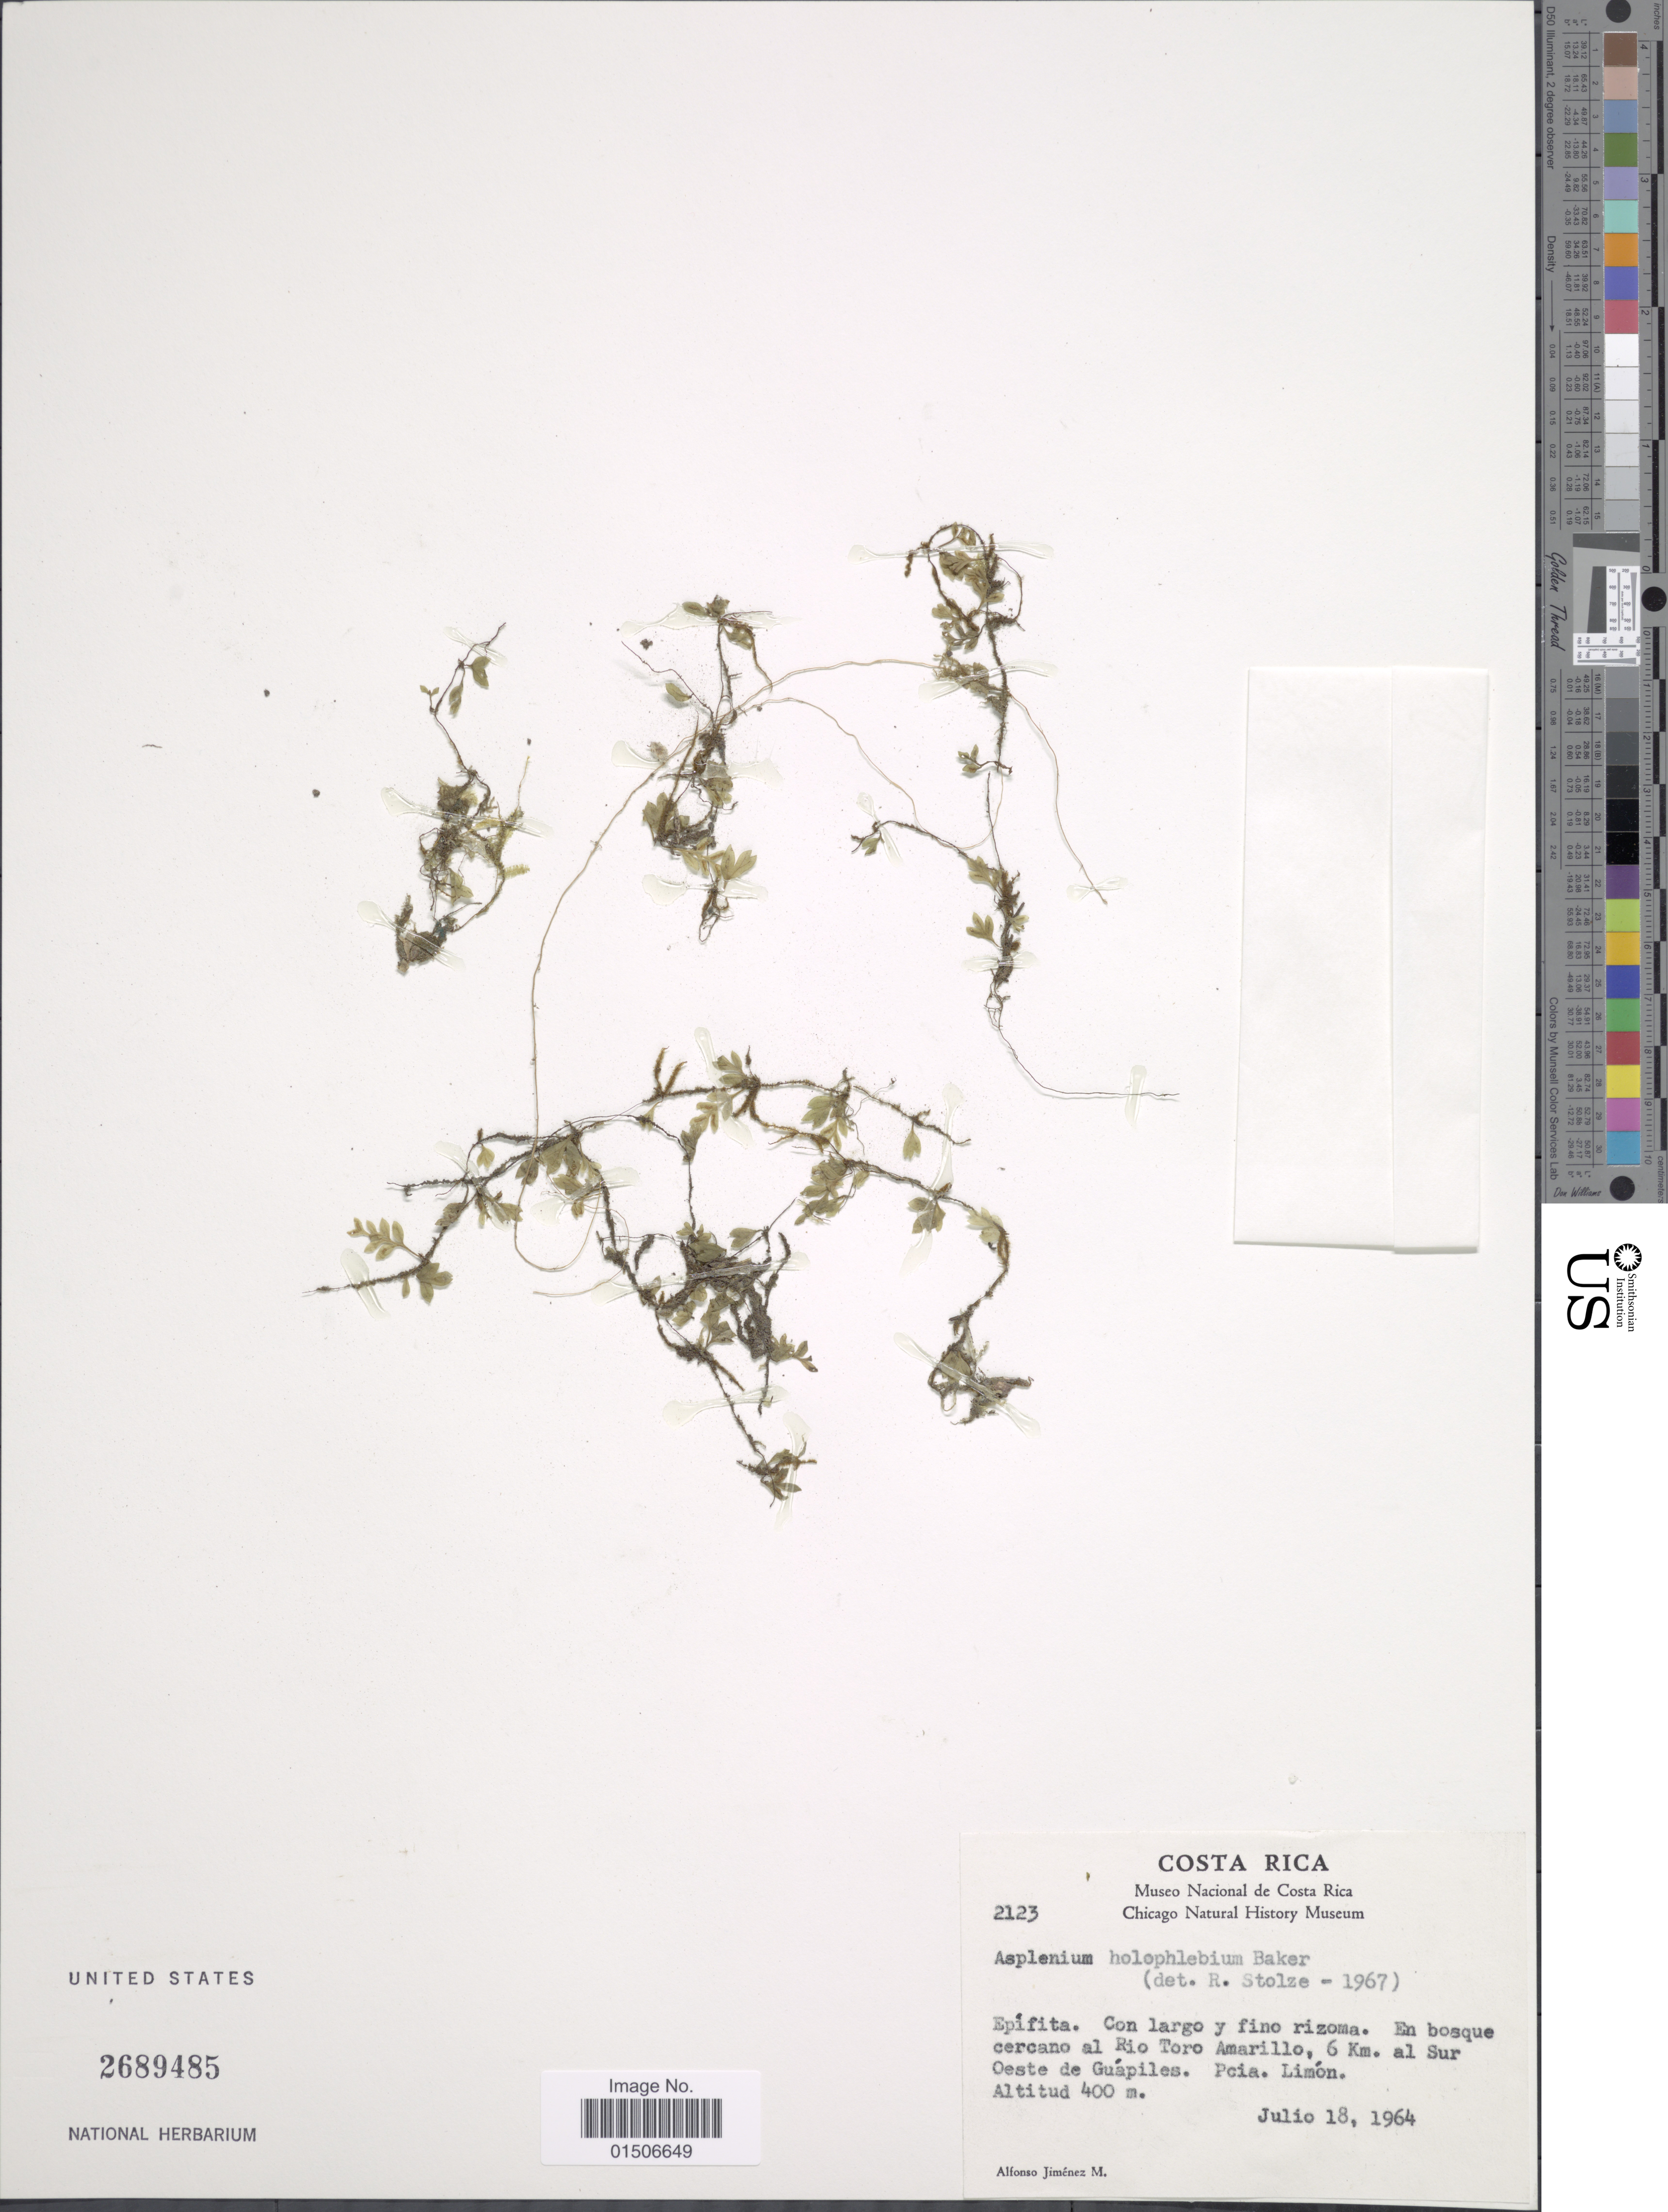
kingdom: Plantae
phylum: Tracheophyta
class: Polypodiopsida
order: Polypodiales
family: Aspleniaceae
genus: Asplenium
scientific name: Asplenium holophlebium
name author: Baker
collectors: A. Jimenez M.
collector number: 2123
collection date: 1964-07-18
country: Costa Rica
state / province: Limón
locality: Con largo y fino rizoma. EN bosque cercano al Rio Toro Amarillo, 6 km. al Sur Oeste de Guápiles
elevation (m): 400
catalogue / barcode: US 2689485